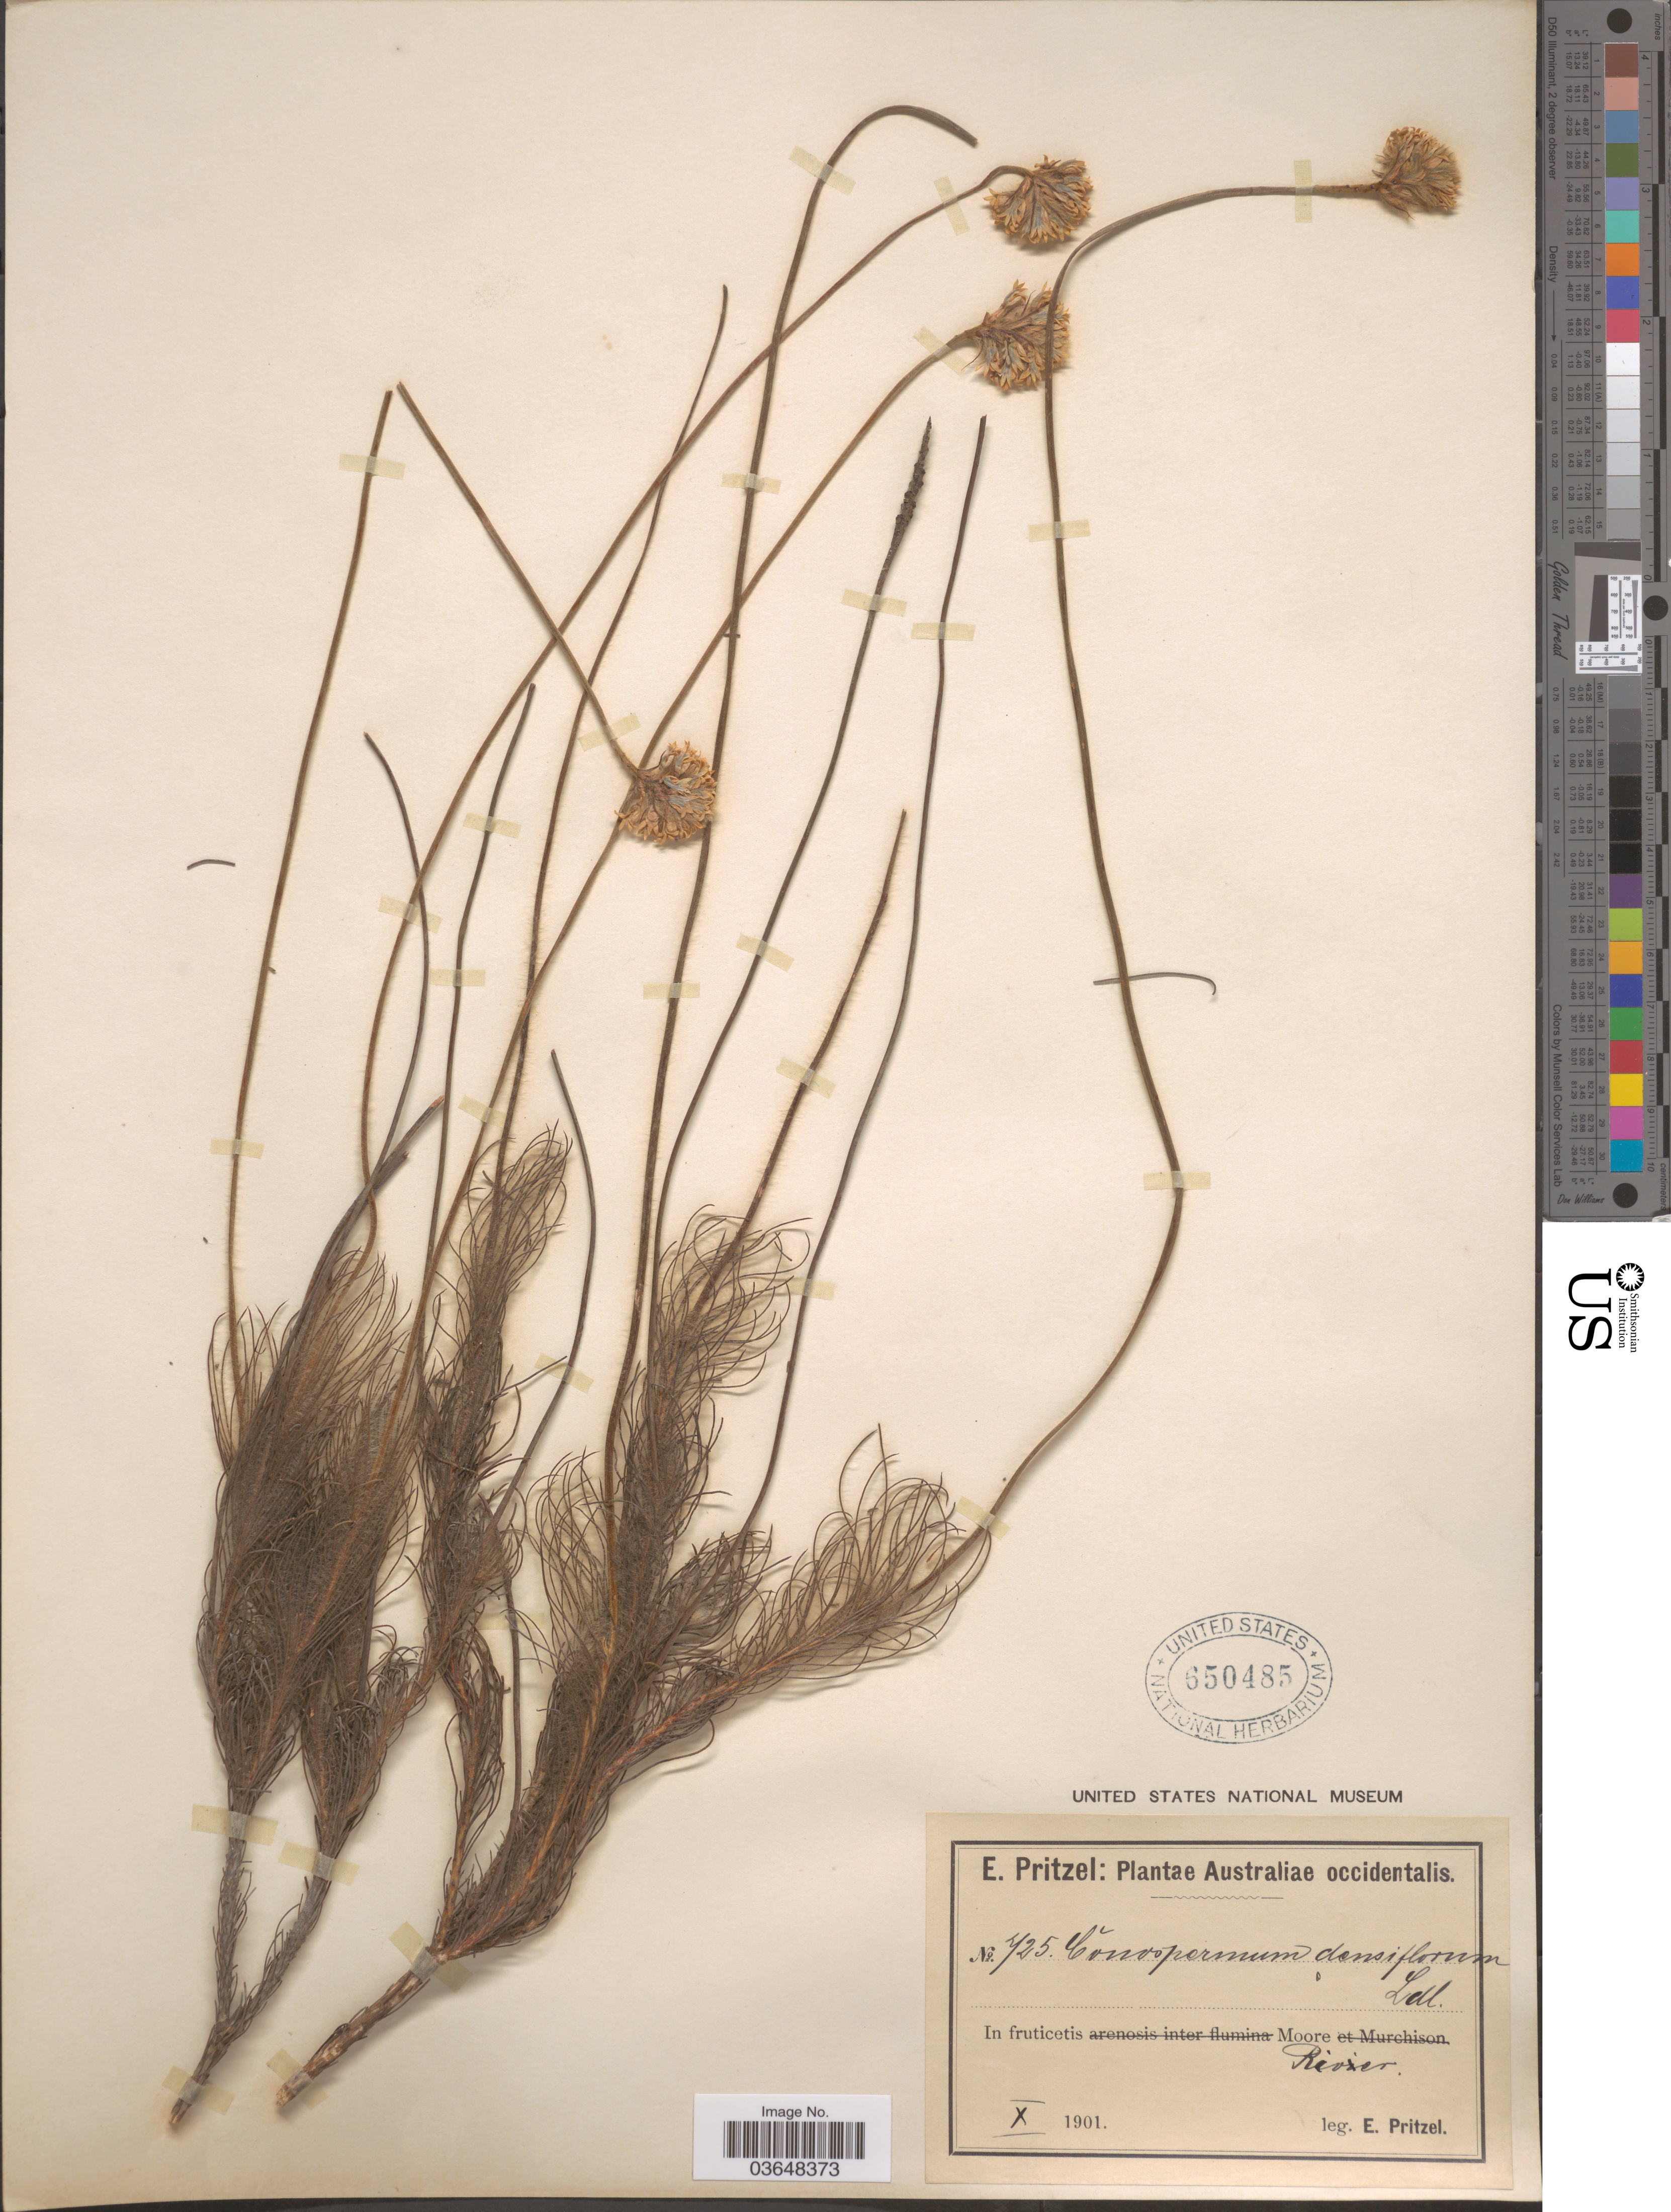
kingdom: Plantae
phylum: Tracheophyta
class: Magnoliopsida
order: Proteales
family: Proteaceae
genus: Conospermum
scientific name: Conospermum densiflorum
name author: Lindl.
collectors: E. G. Pritzel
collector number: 725*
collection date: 1901-10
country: Australia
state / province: Western Australia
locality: Australiæ occidentalis. In fruticetis Moore River.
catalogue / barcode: US 650485